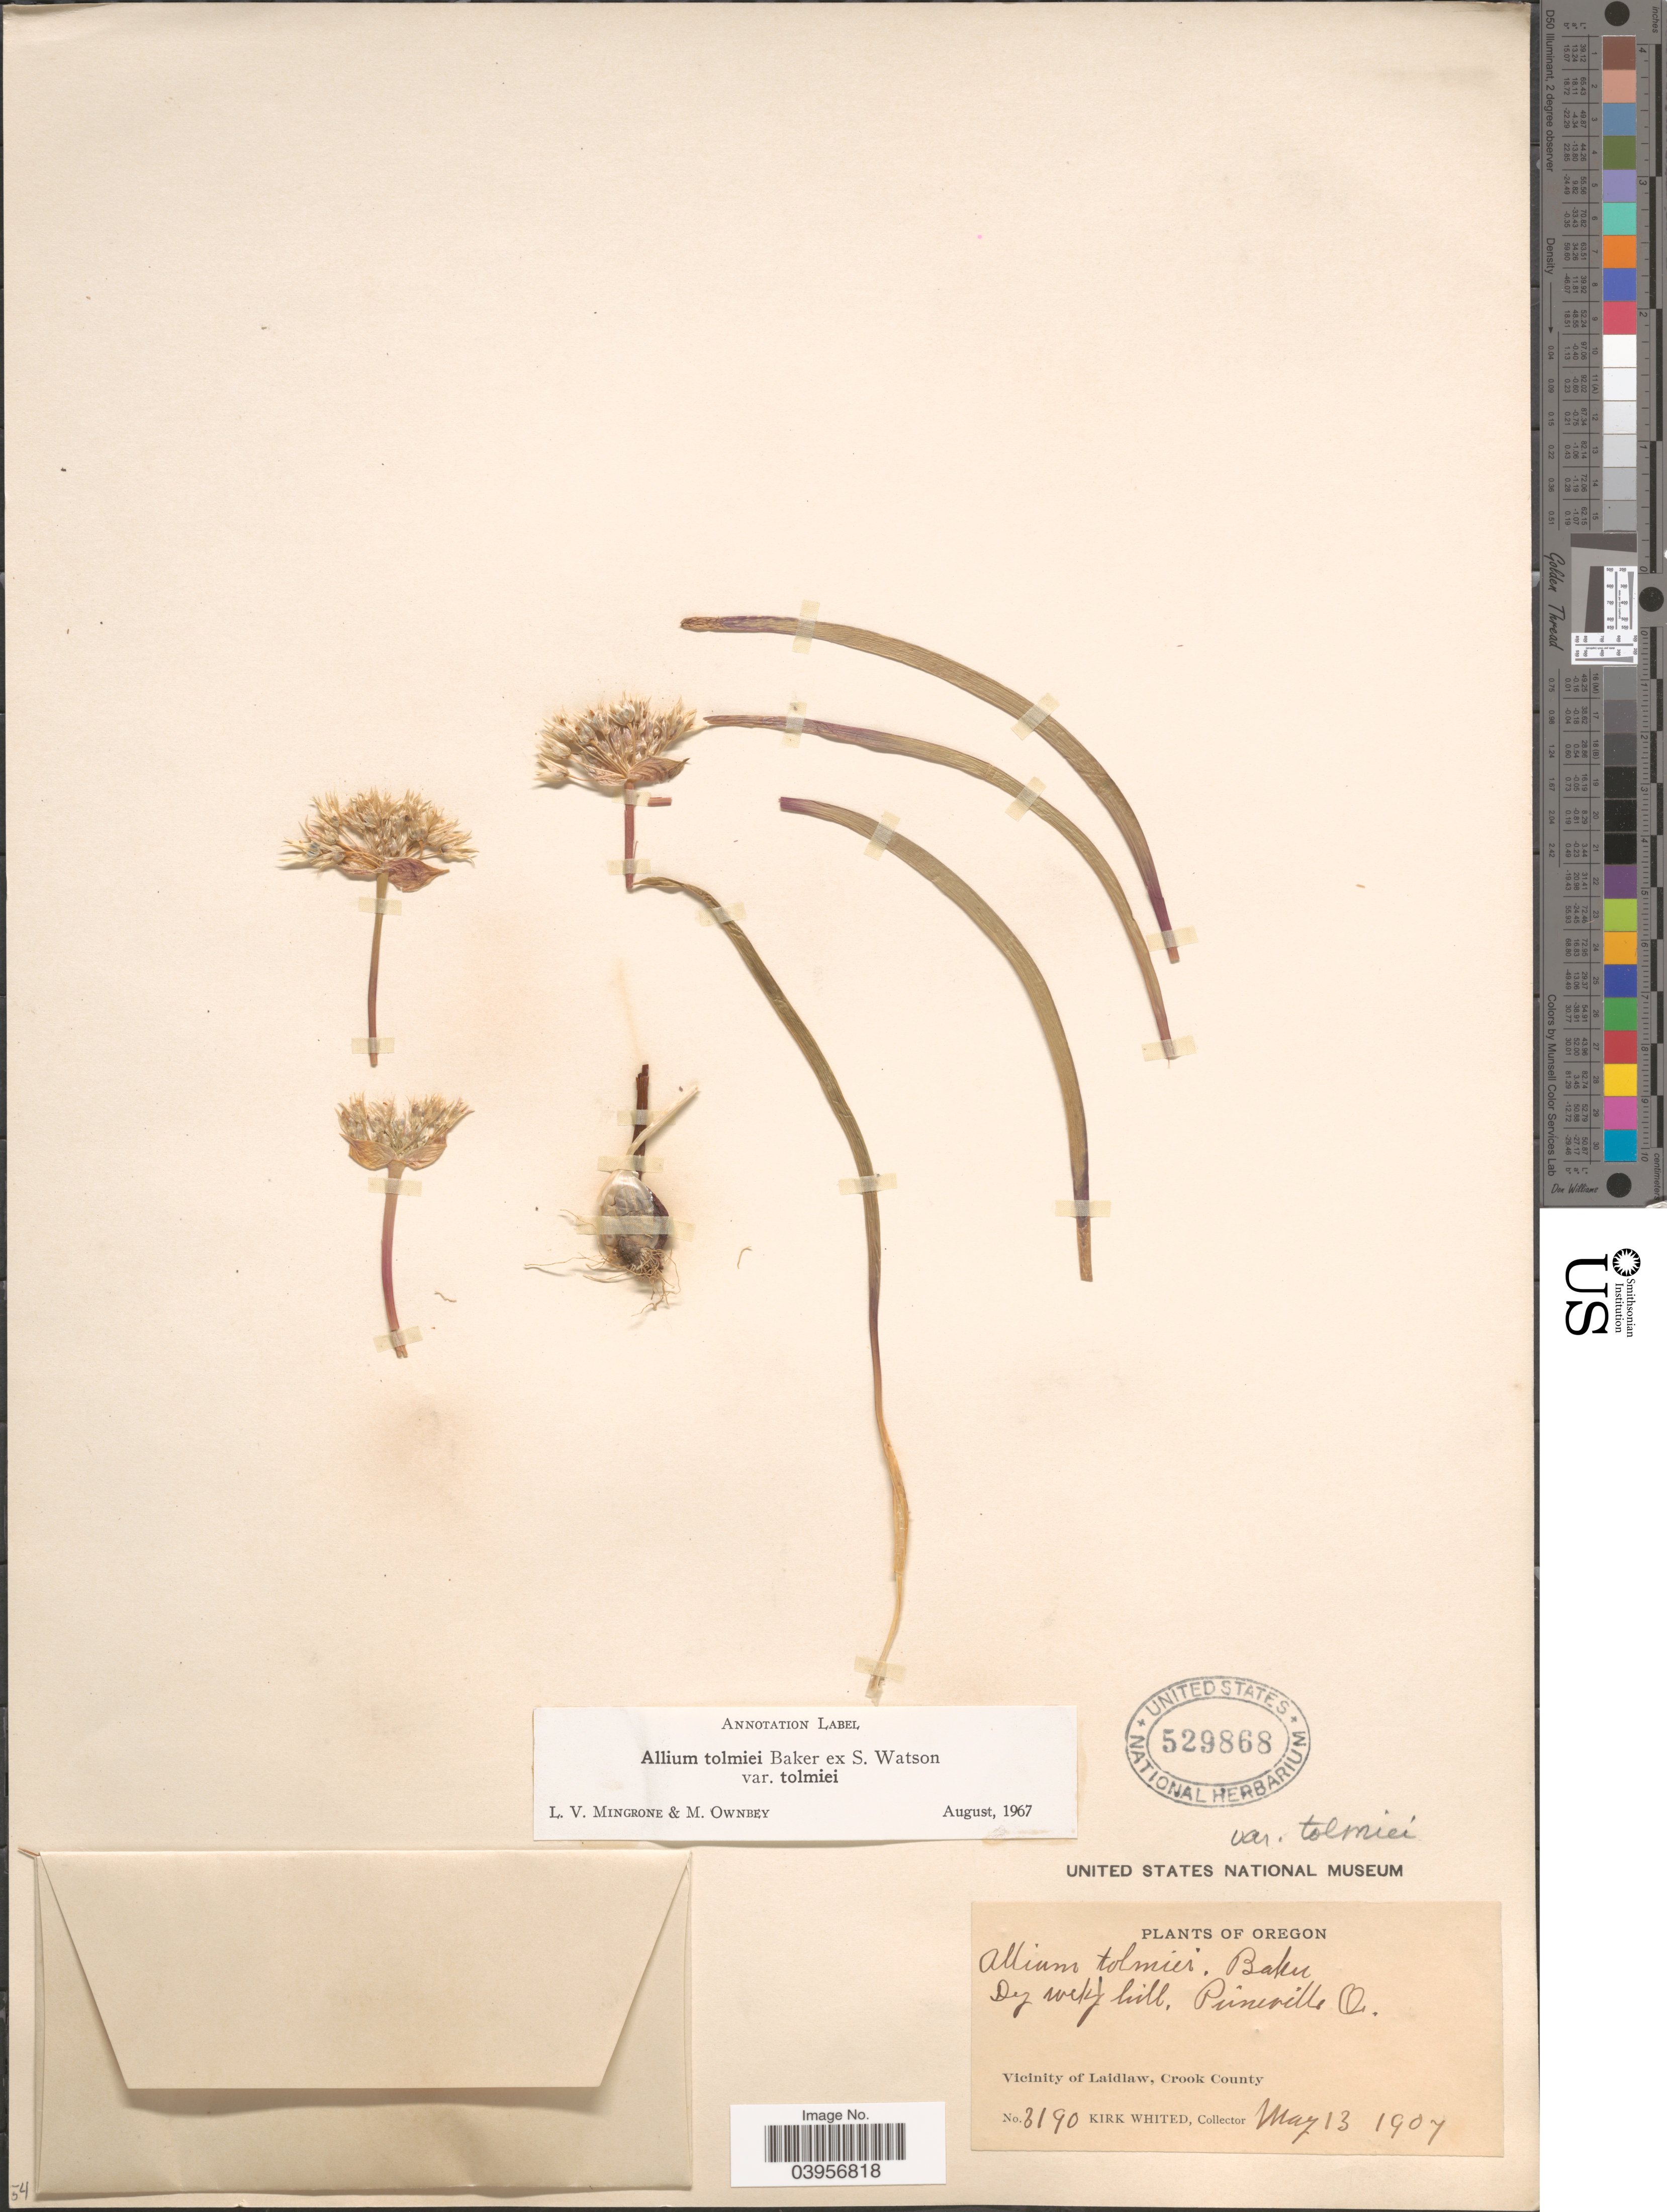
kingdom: Plantae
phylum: Tracheophyta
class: Liliopsida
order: Asparagales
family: Amaryllidaceae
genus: Allium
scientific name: Allium tolmiei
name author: Baker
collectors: K. Whited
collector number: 3190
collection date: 1907-05-13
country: United States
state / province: Oregon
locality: Dry rocky hill, Prineville. Vicinity of Laidlaw, Crook County.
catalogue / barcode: US 529868